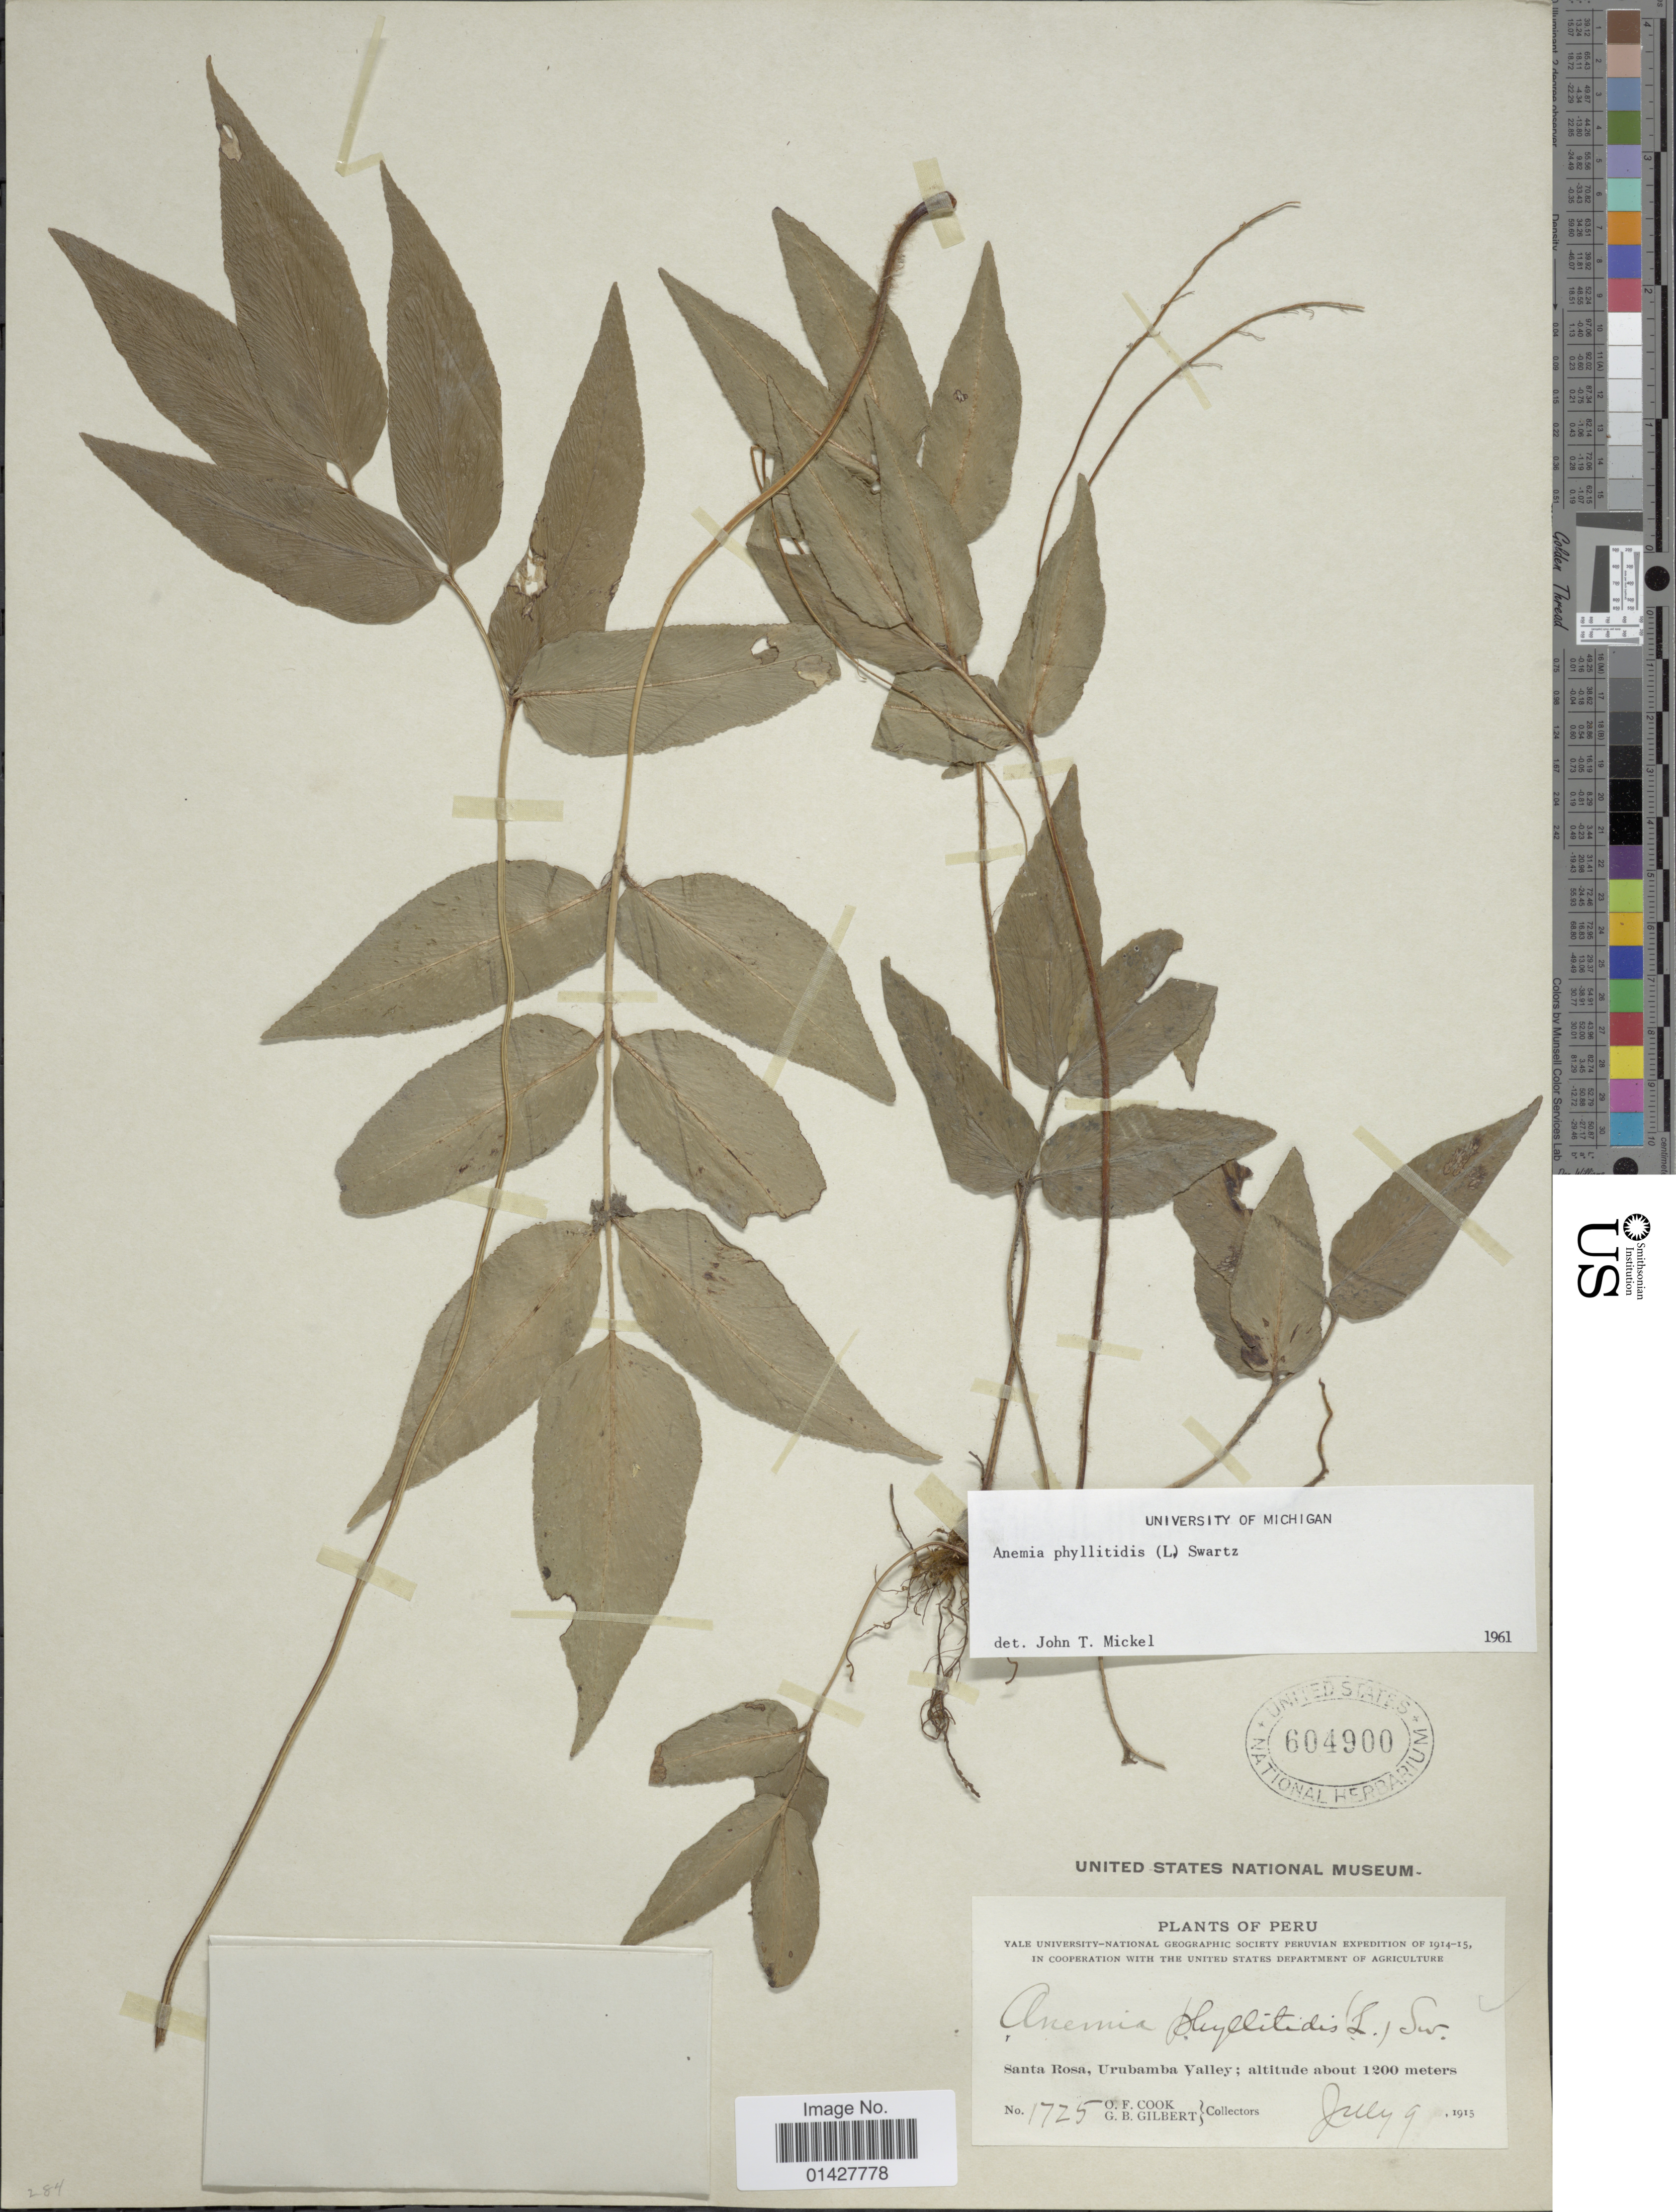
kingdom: Plantae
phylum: Tracheophyta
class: Polypodiopsida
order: Schizaeales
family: Anemiaceae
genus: Anemia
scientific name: Anemia phyllitidis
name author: (L.) Sw.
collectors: O. F. Cook & G. B. Gilbert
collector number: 1725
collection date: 1915-07-09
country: Peru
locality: Santa Rosa, Urubamba Valley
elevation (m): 1200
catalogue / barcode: US 604900